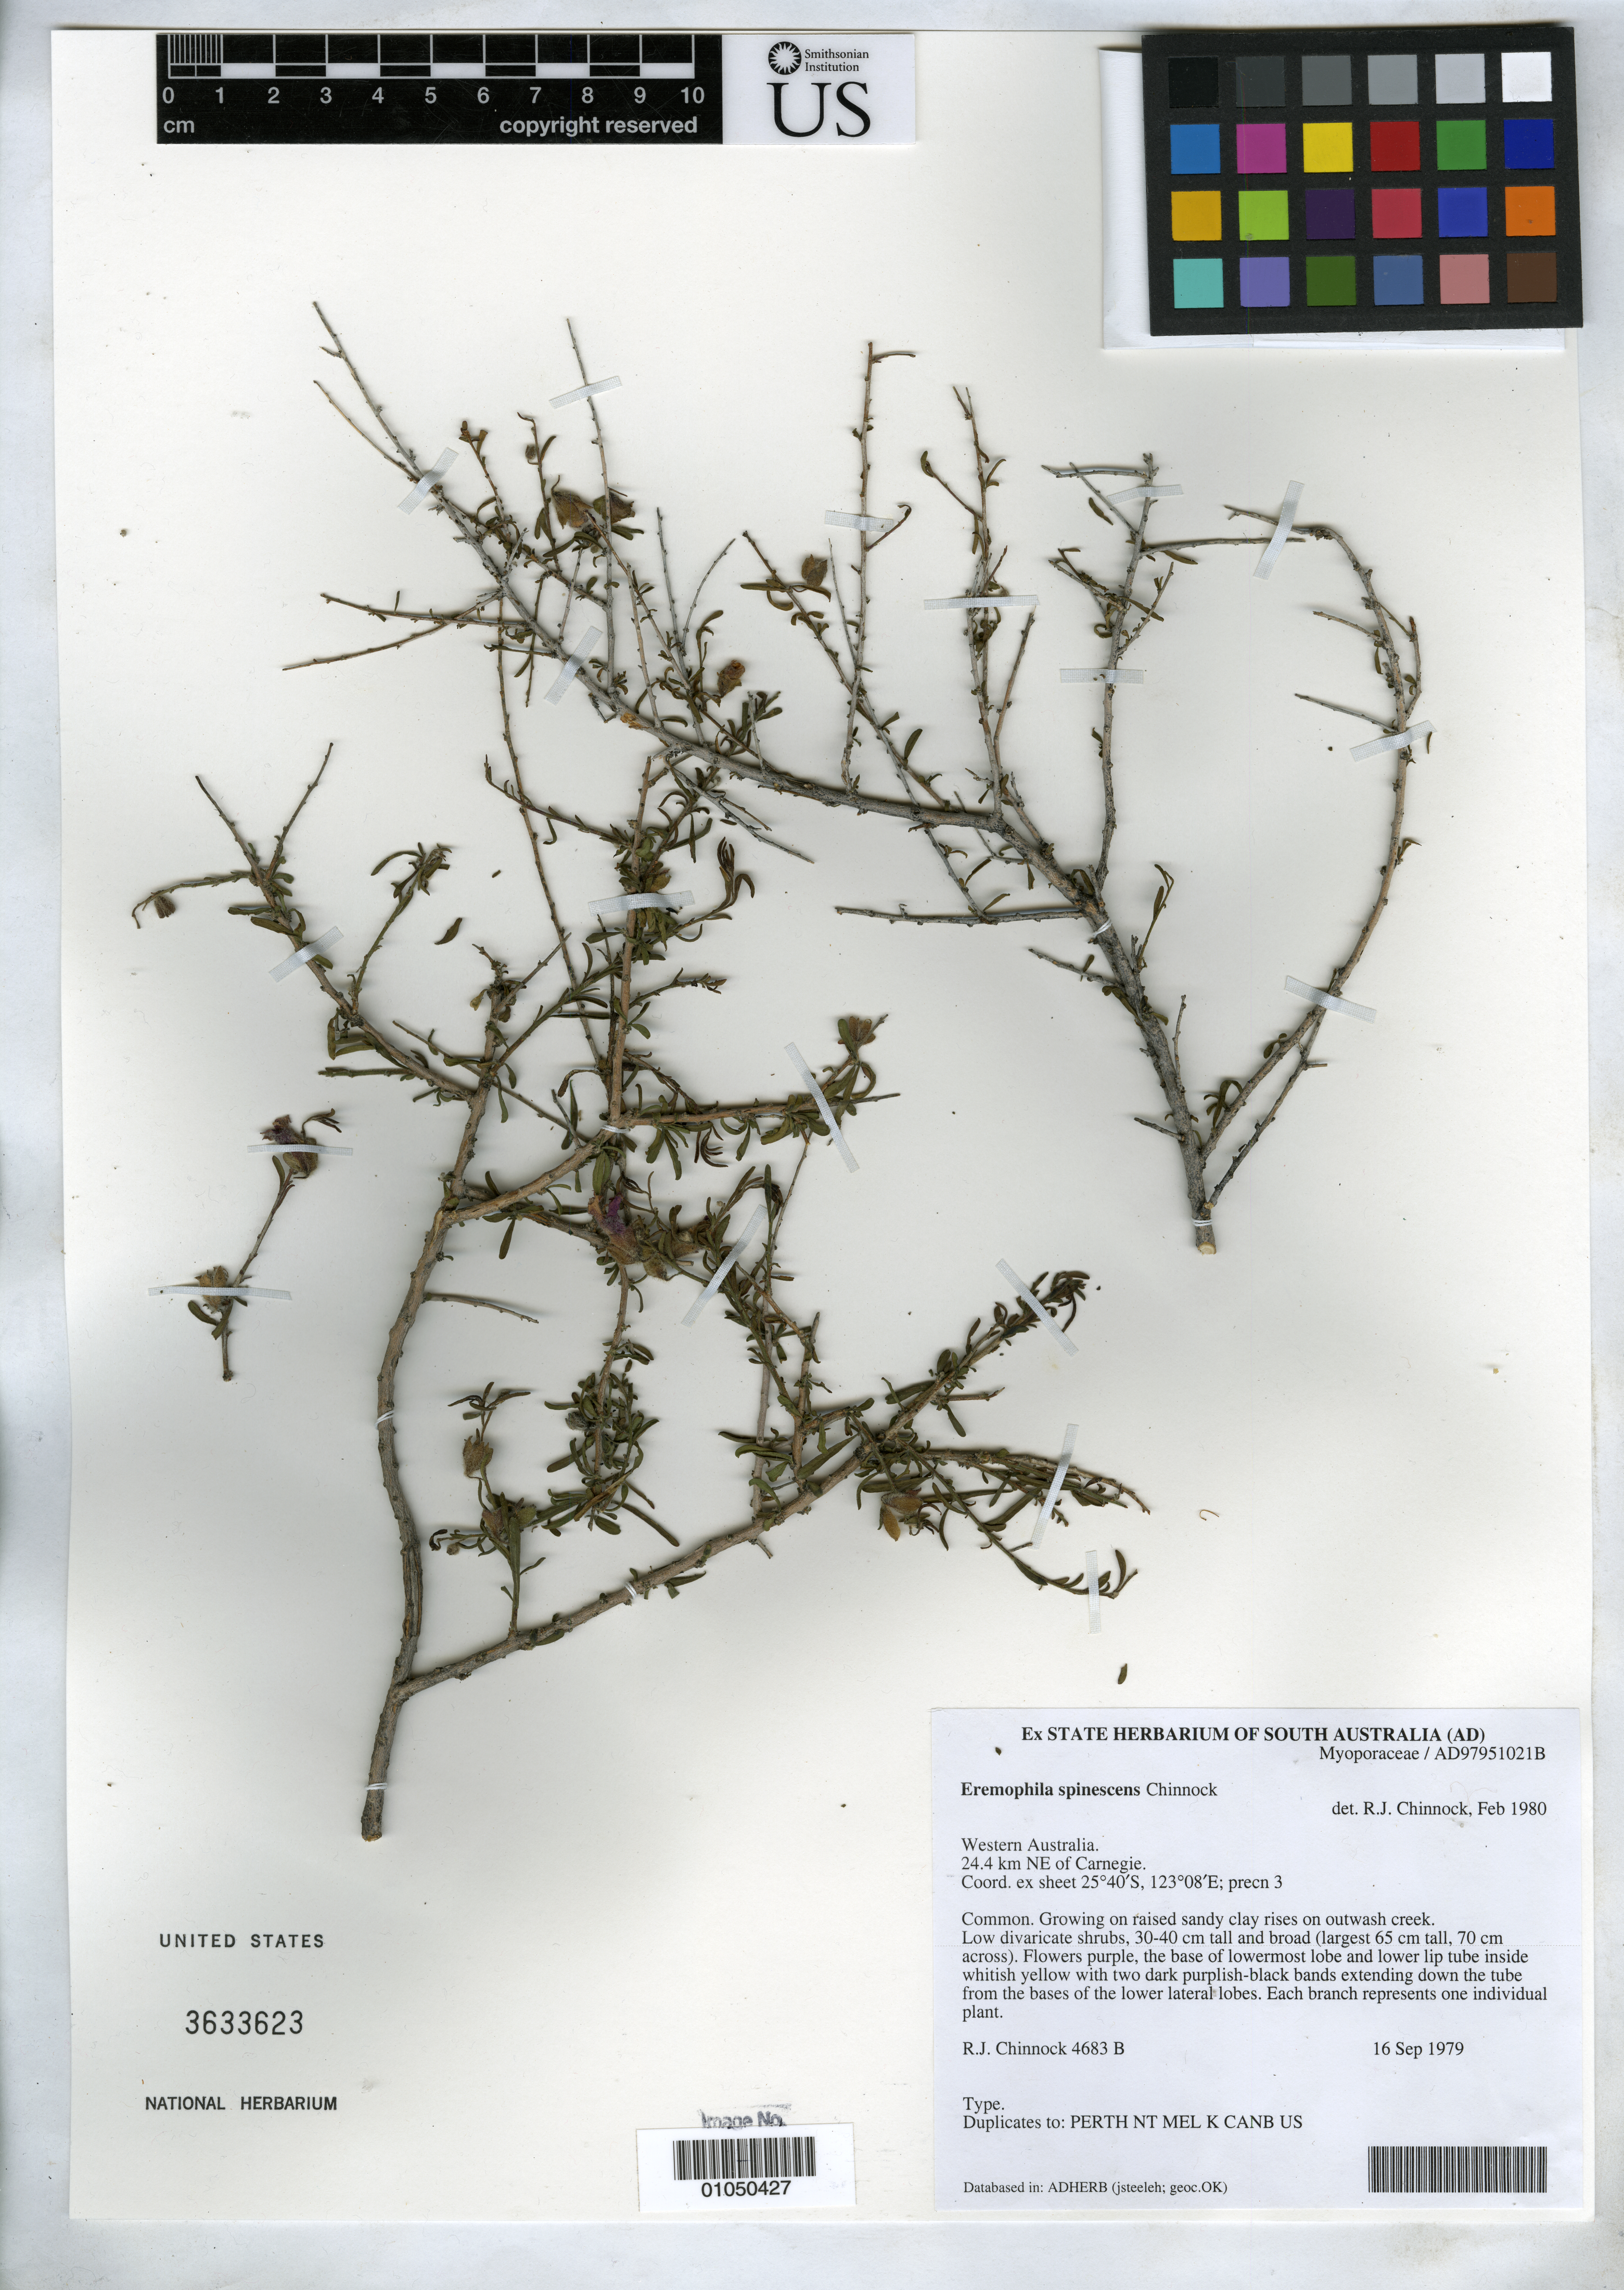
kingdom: Plantae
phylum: Tracheophyta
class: Magnoliopsida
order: Lamiales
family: Scrophulariaceae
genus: Eremophila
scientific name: Eremophila spinescens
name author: Chinnock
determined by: Chinnock, R. J.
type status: Isotype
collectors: R. J. Chinnock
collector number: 4683 B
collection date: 1979-09-16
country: Australia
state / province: Western Australia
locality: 24.4 km NE of Carnegie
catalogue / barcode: US 3633623